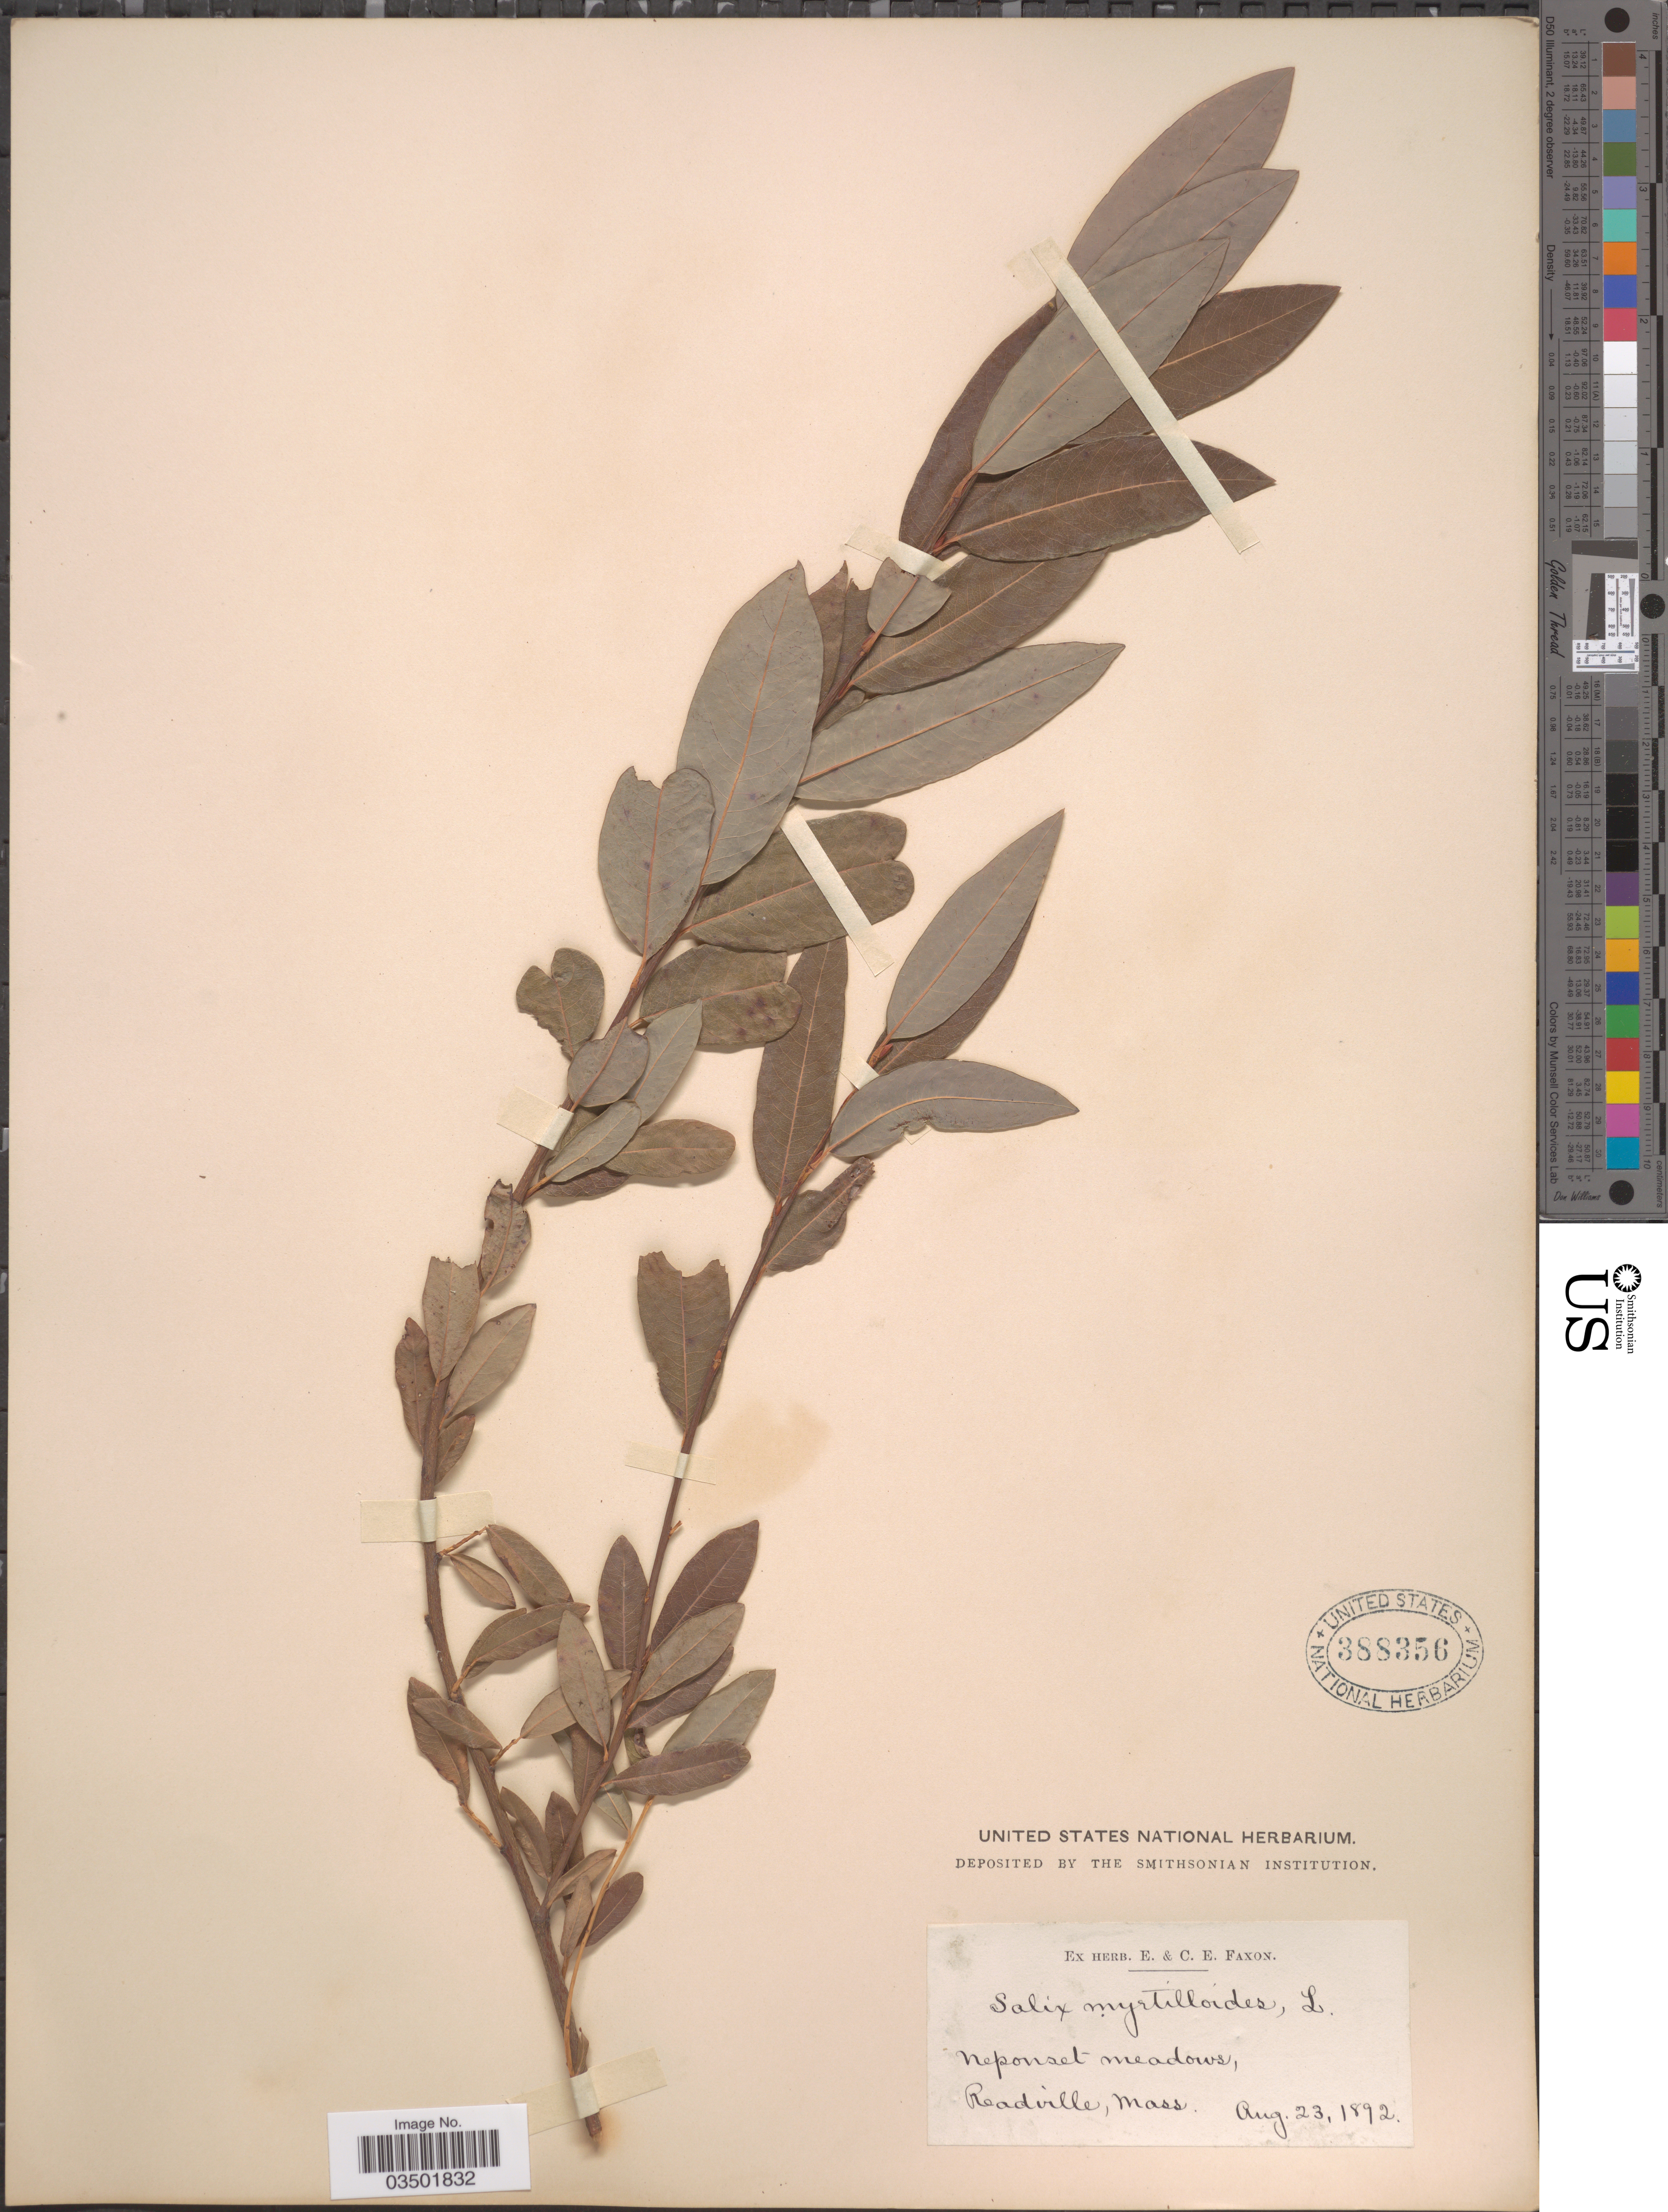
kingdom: Plantae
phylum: Tracheophyta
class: Magnoliopsida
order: Malpighiales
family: Salicaceae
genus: Salix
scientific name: Salix pedicellaris var. hypoglauca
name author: Fernald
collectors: ex herb. E. & C.E. Faxon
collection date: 1892-08-23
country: United States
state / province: Massachusetts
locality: Neponset meadows, Readville.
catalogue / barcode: US 388356